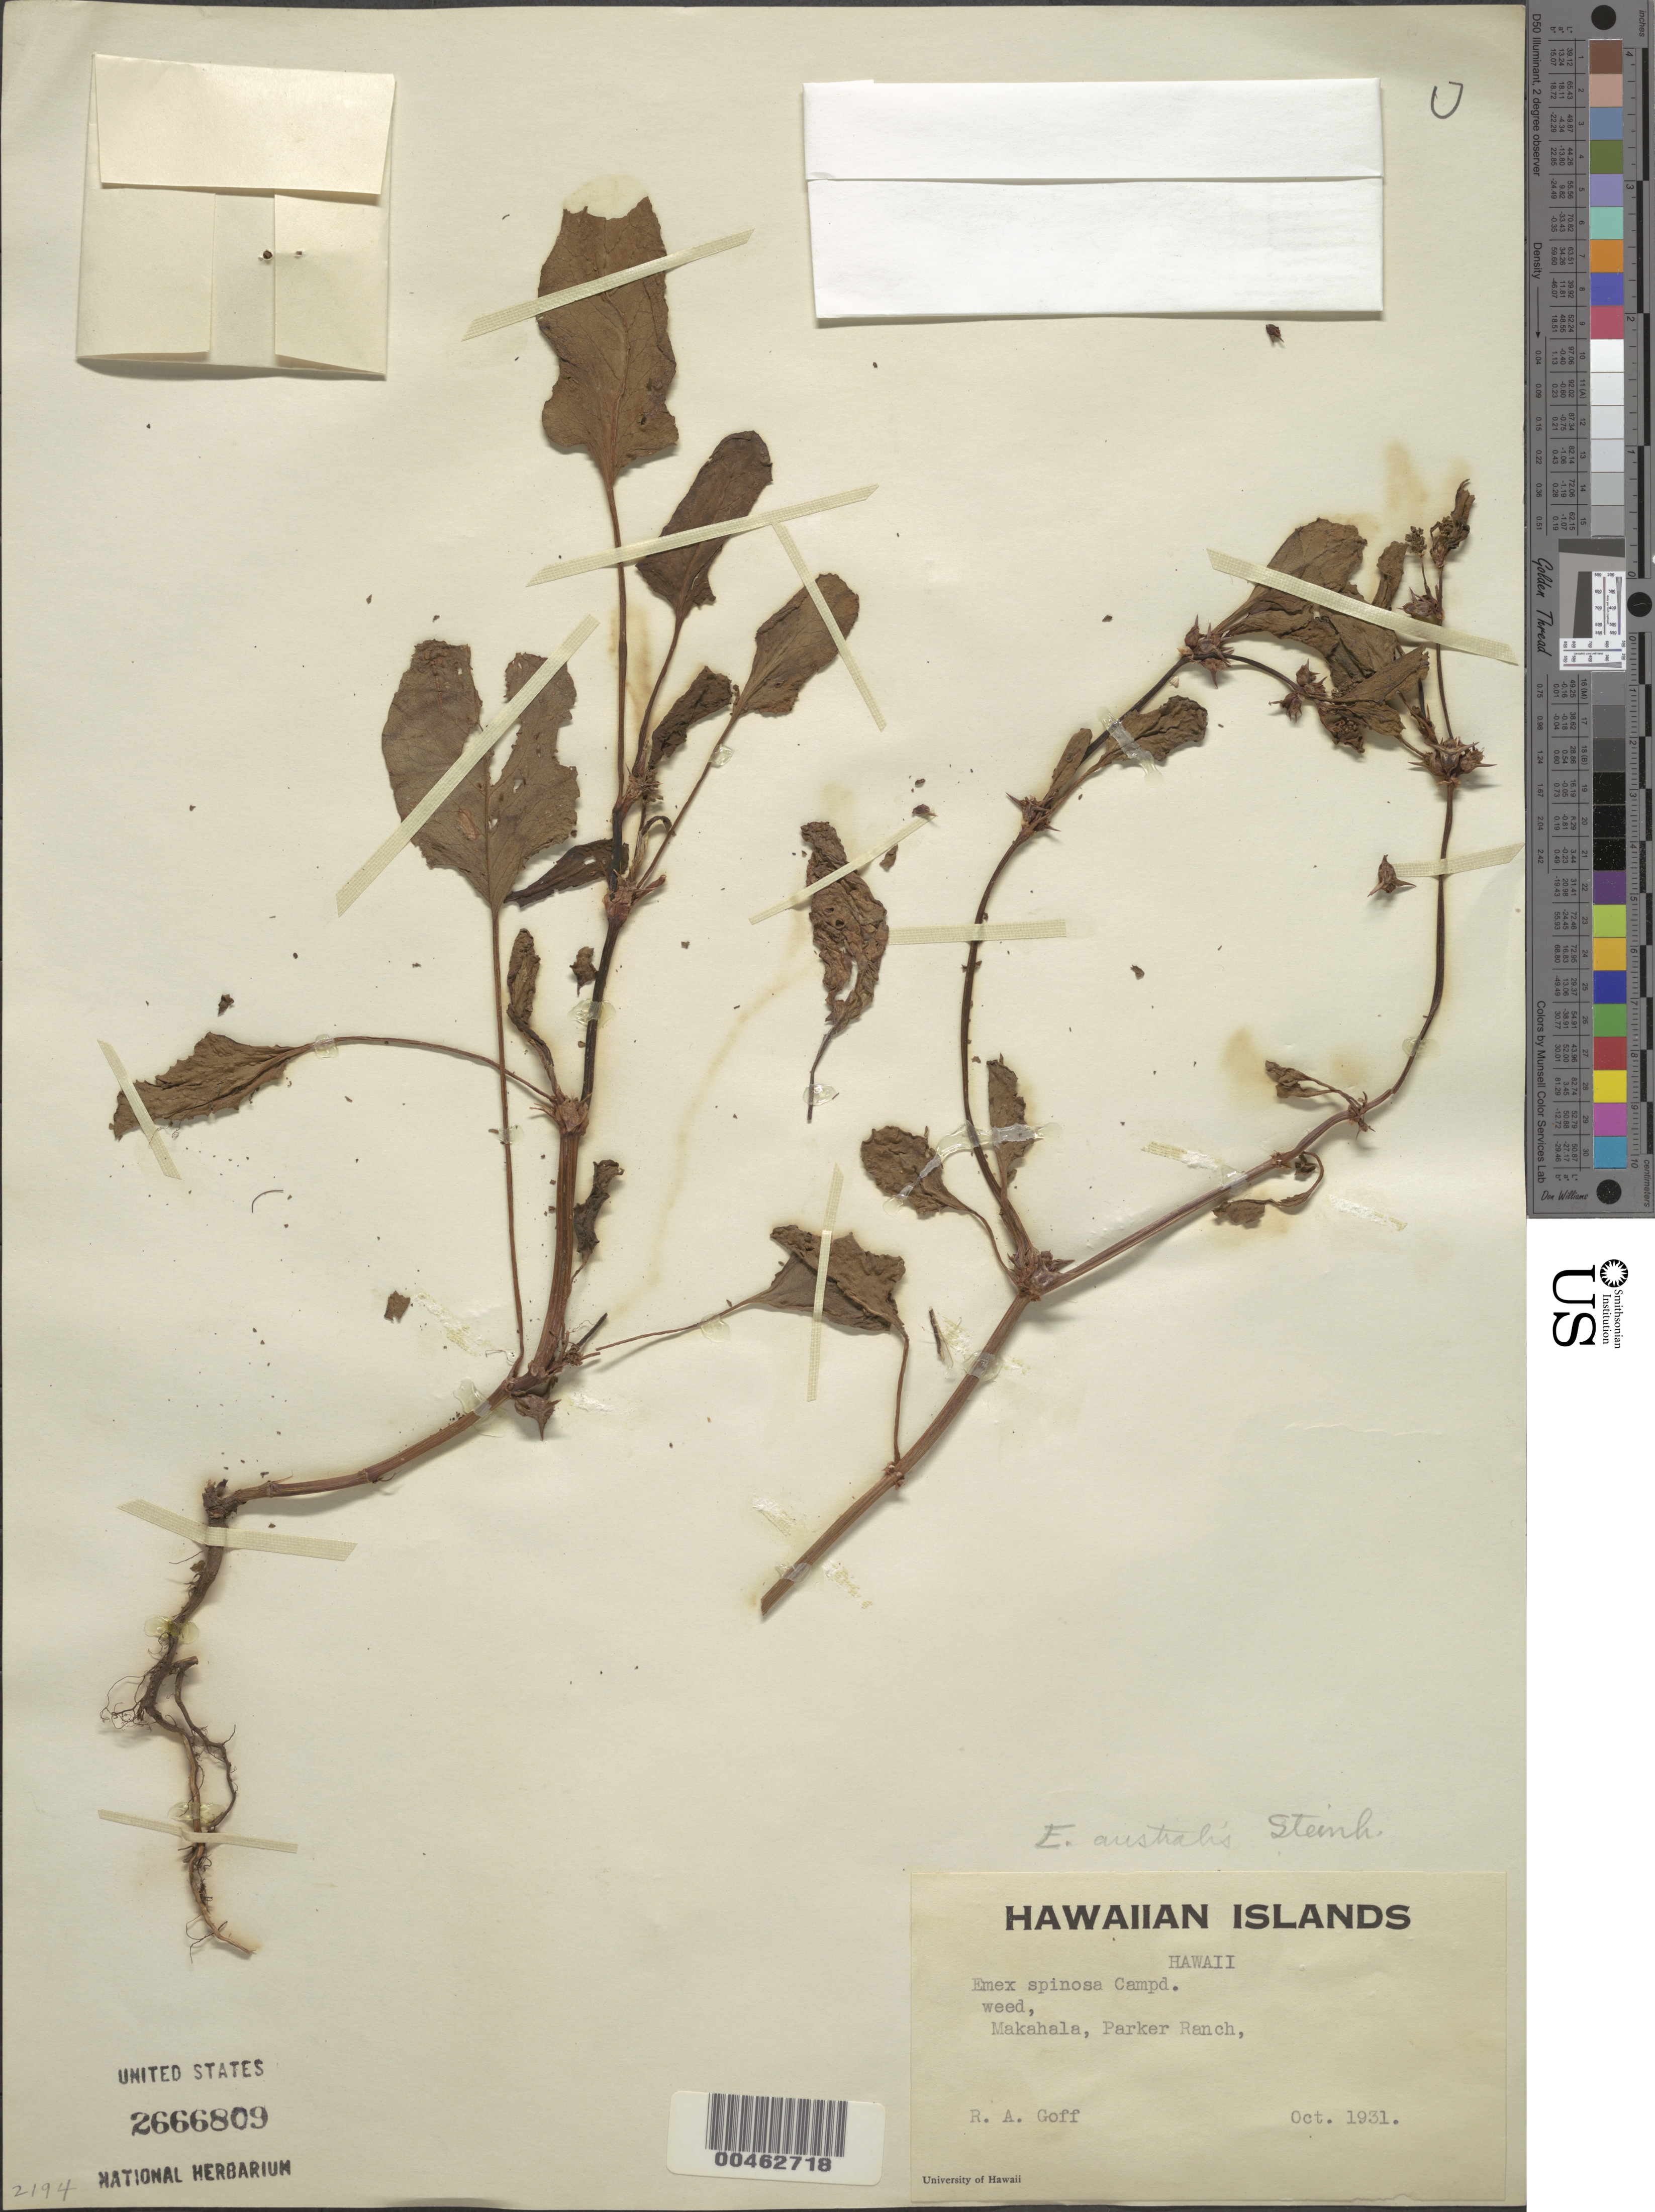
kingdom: Plantae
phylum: Tracheophyta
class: Magnoliopsida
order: Caryophyllales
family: Polygonaceae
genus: Rumex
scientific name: Rumex hypogaeus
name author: T.M. Schust. & Reveal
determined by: Wagner, W. L., (BOT), Smithsonian Institution - National Museum of Natural History (UNITED STATES)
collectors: R. Goff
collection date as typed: Oct 1931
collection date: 1931-10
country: United States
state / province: Hawaii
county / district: Hawaii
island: Hawaii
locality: Makahala, Parker Ranch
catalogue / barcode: US 2666809